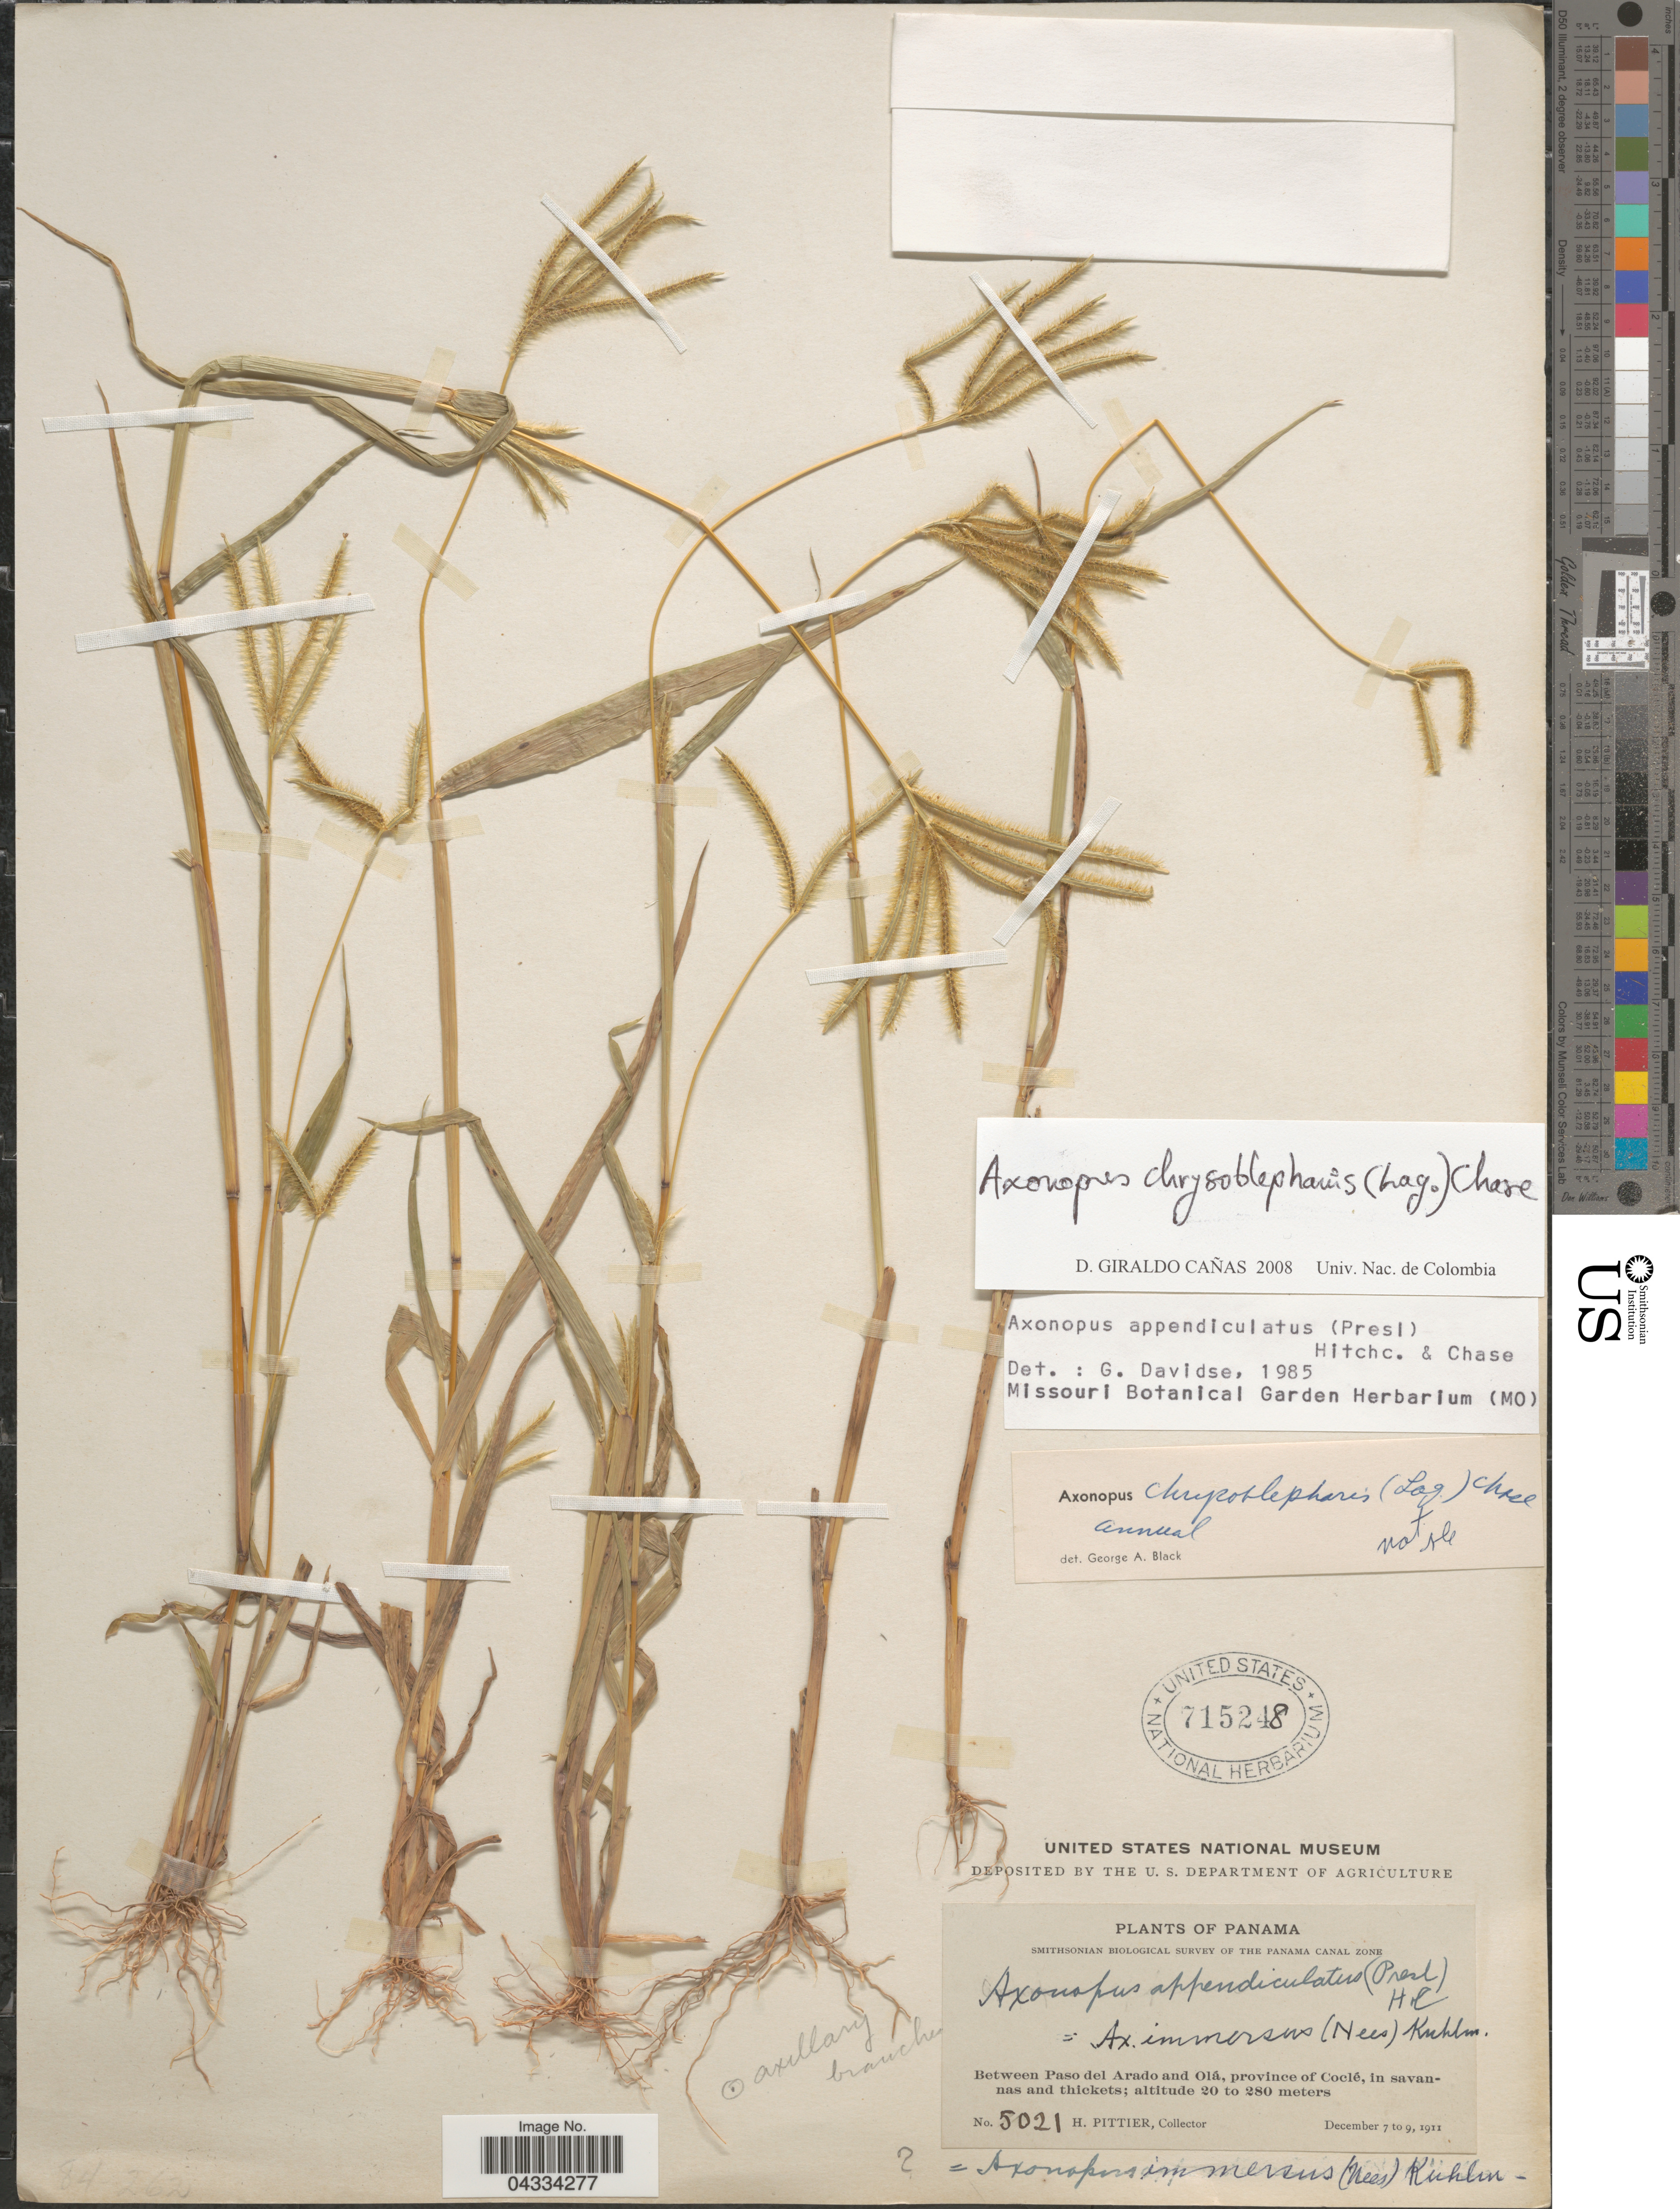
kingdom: Plantae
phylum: Tracheophyta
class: Liliopsida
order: Poales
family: Poaceae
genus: Axonopus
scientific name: Axonopus chrysoblepharis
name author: (Lag.) Chase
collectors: H. F. Pittier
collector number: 5021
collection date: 1911-12-07/1911-12-09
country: Panama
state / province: Cocle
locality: Smithsonian Biological Survey of the Panama Canal Zone. Between Paso del Arado and Olá.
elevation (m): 20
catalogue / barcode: US 715248